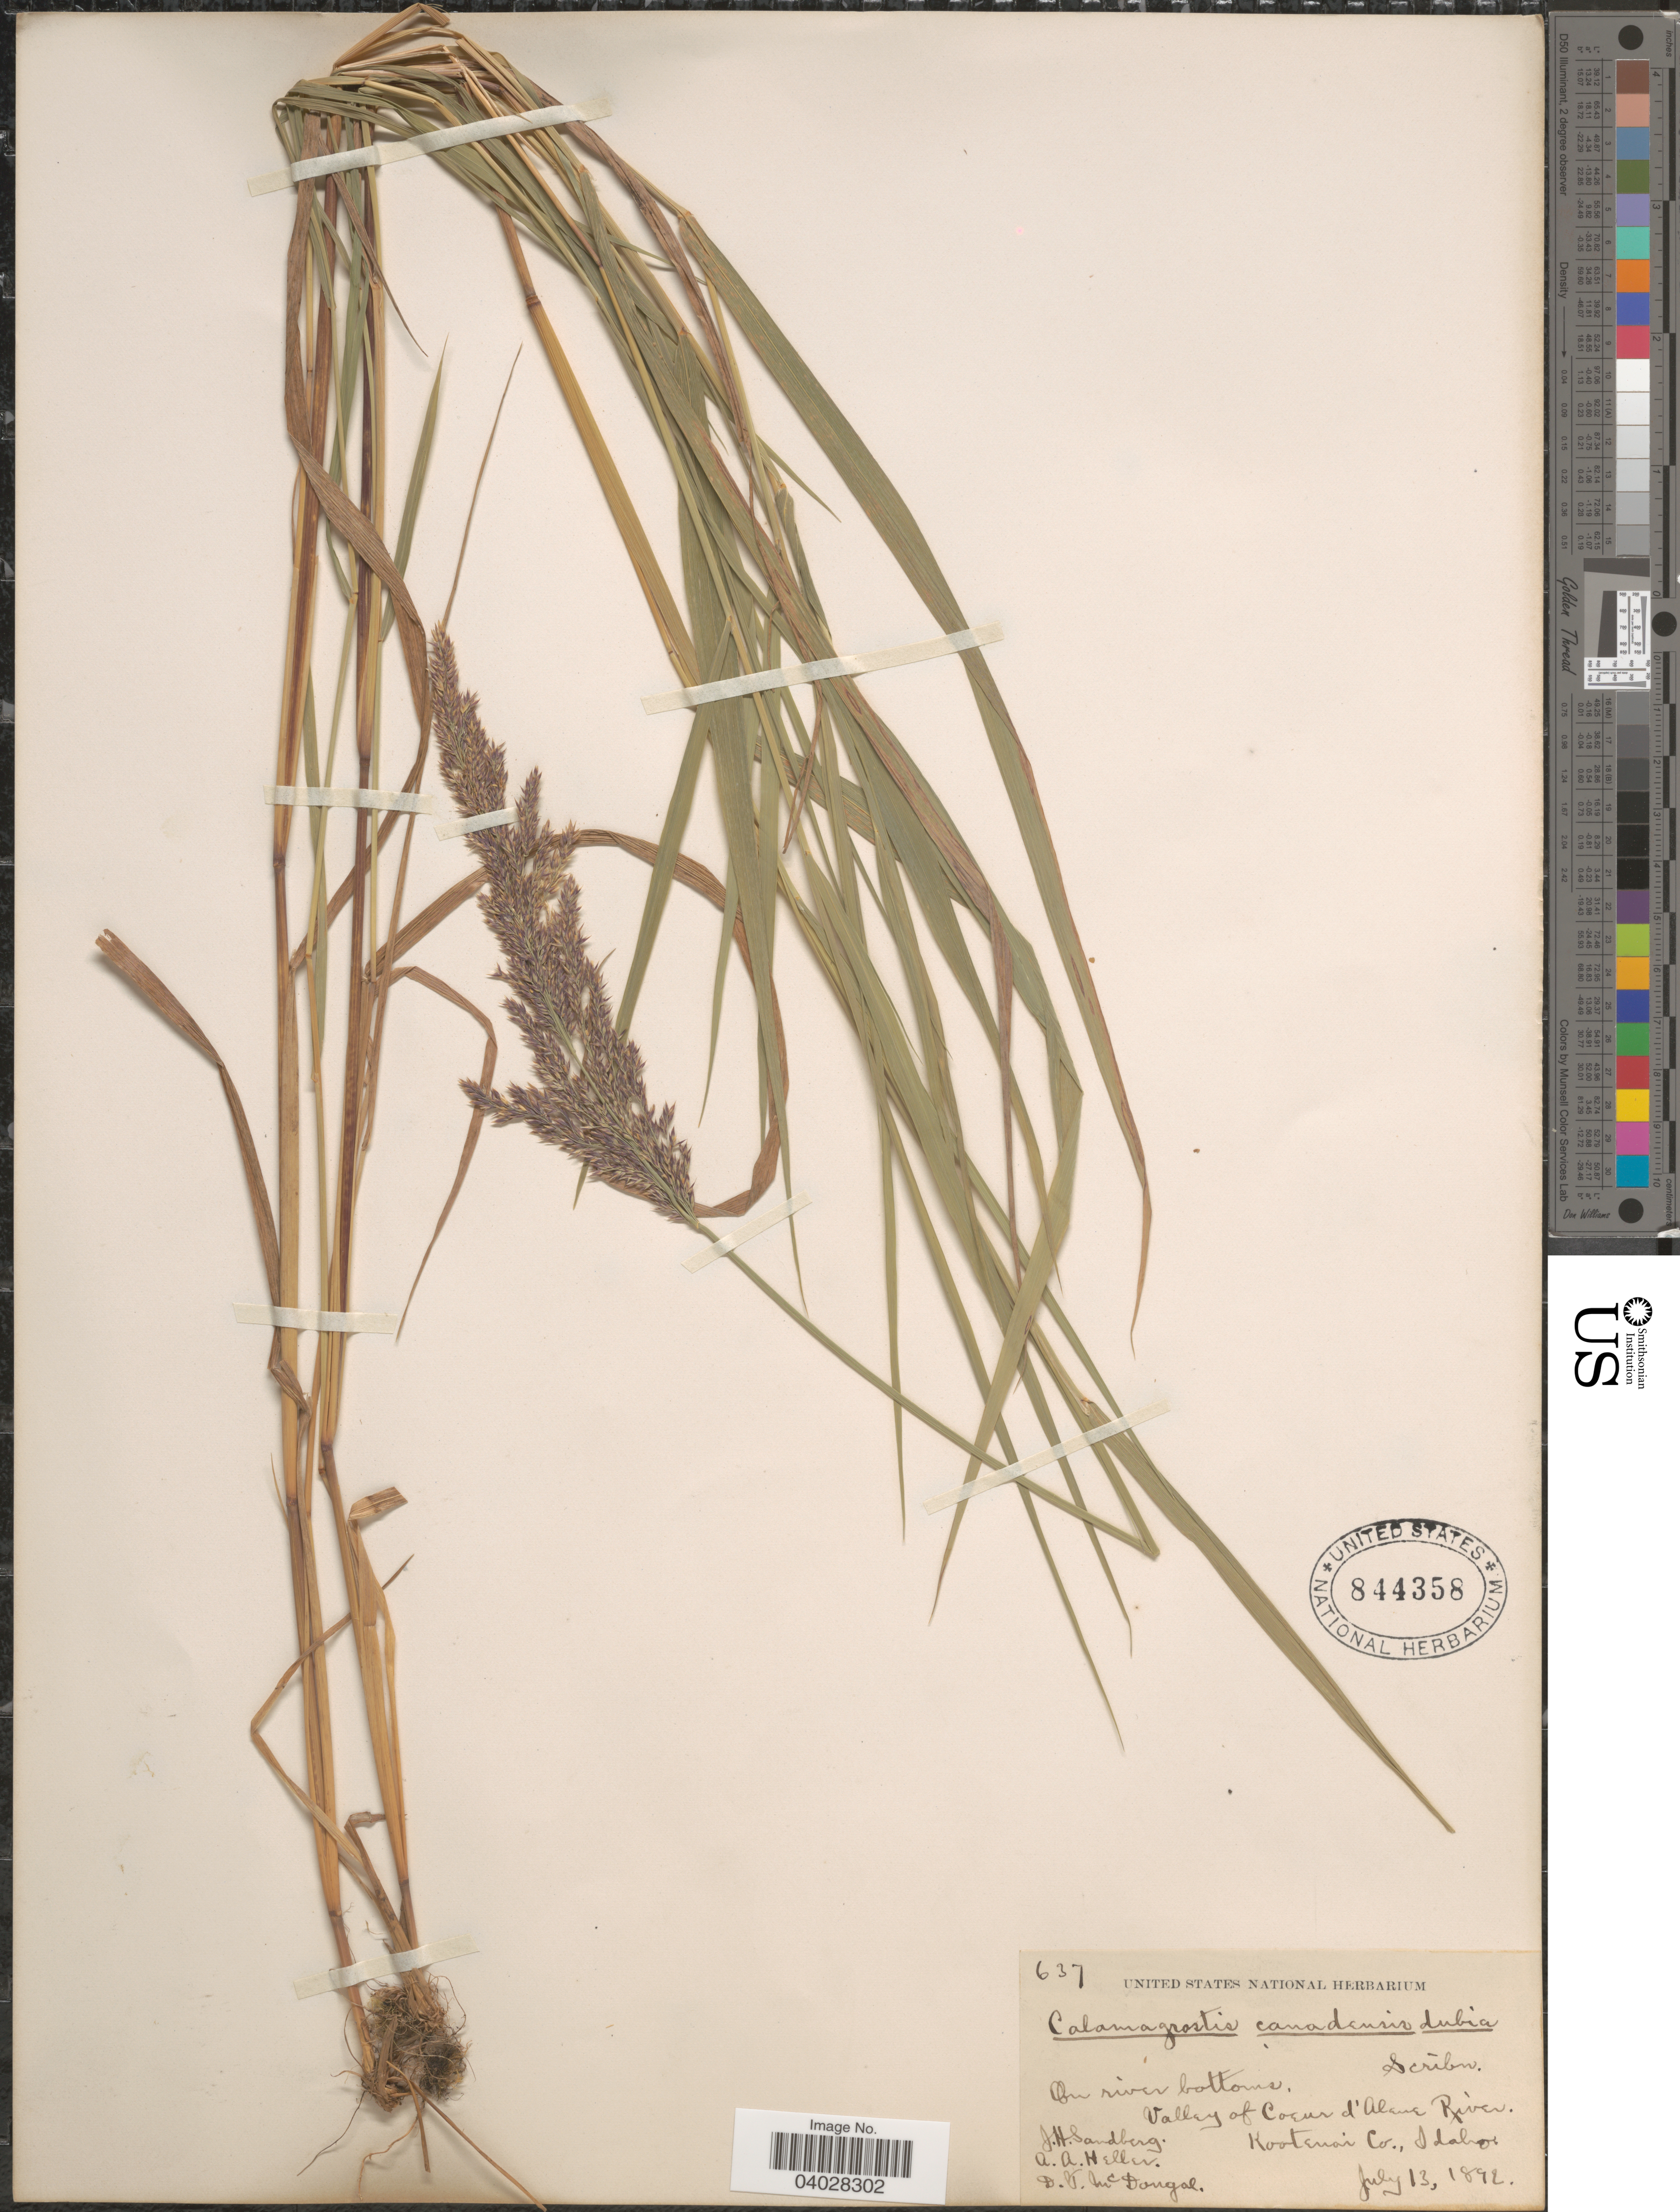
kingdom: Plantae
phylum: Tracheophyta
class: Liliopsida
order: Poales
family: Poaceae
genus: Calamagrostis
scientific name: Calamagrostis canadensis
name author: (Michx.) P. Beauv.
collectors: J. H. Sandberg, A. A. Heller & D. McDougal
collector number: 637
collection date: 1872-07-13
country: United States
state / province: Idaho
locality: Valley of Coeur d'Alene River. Kootenai Co.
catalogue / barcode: US 844358